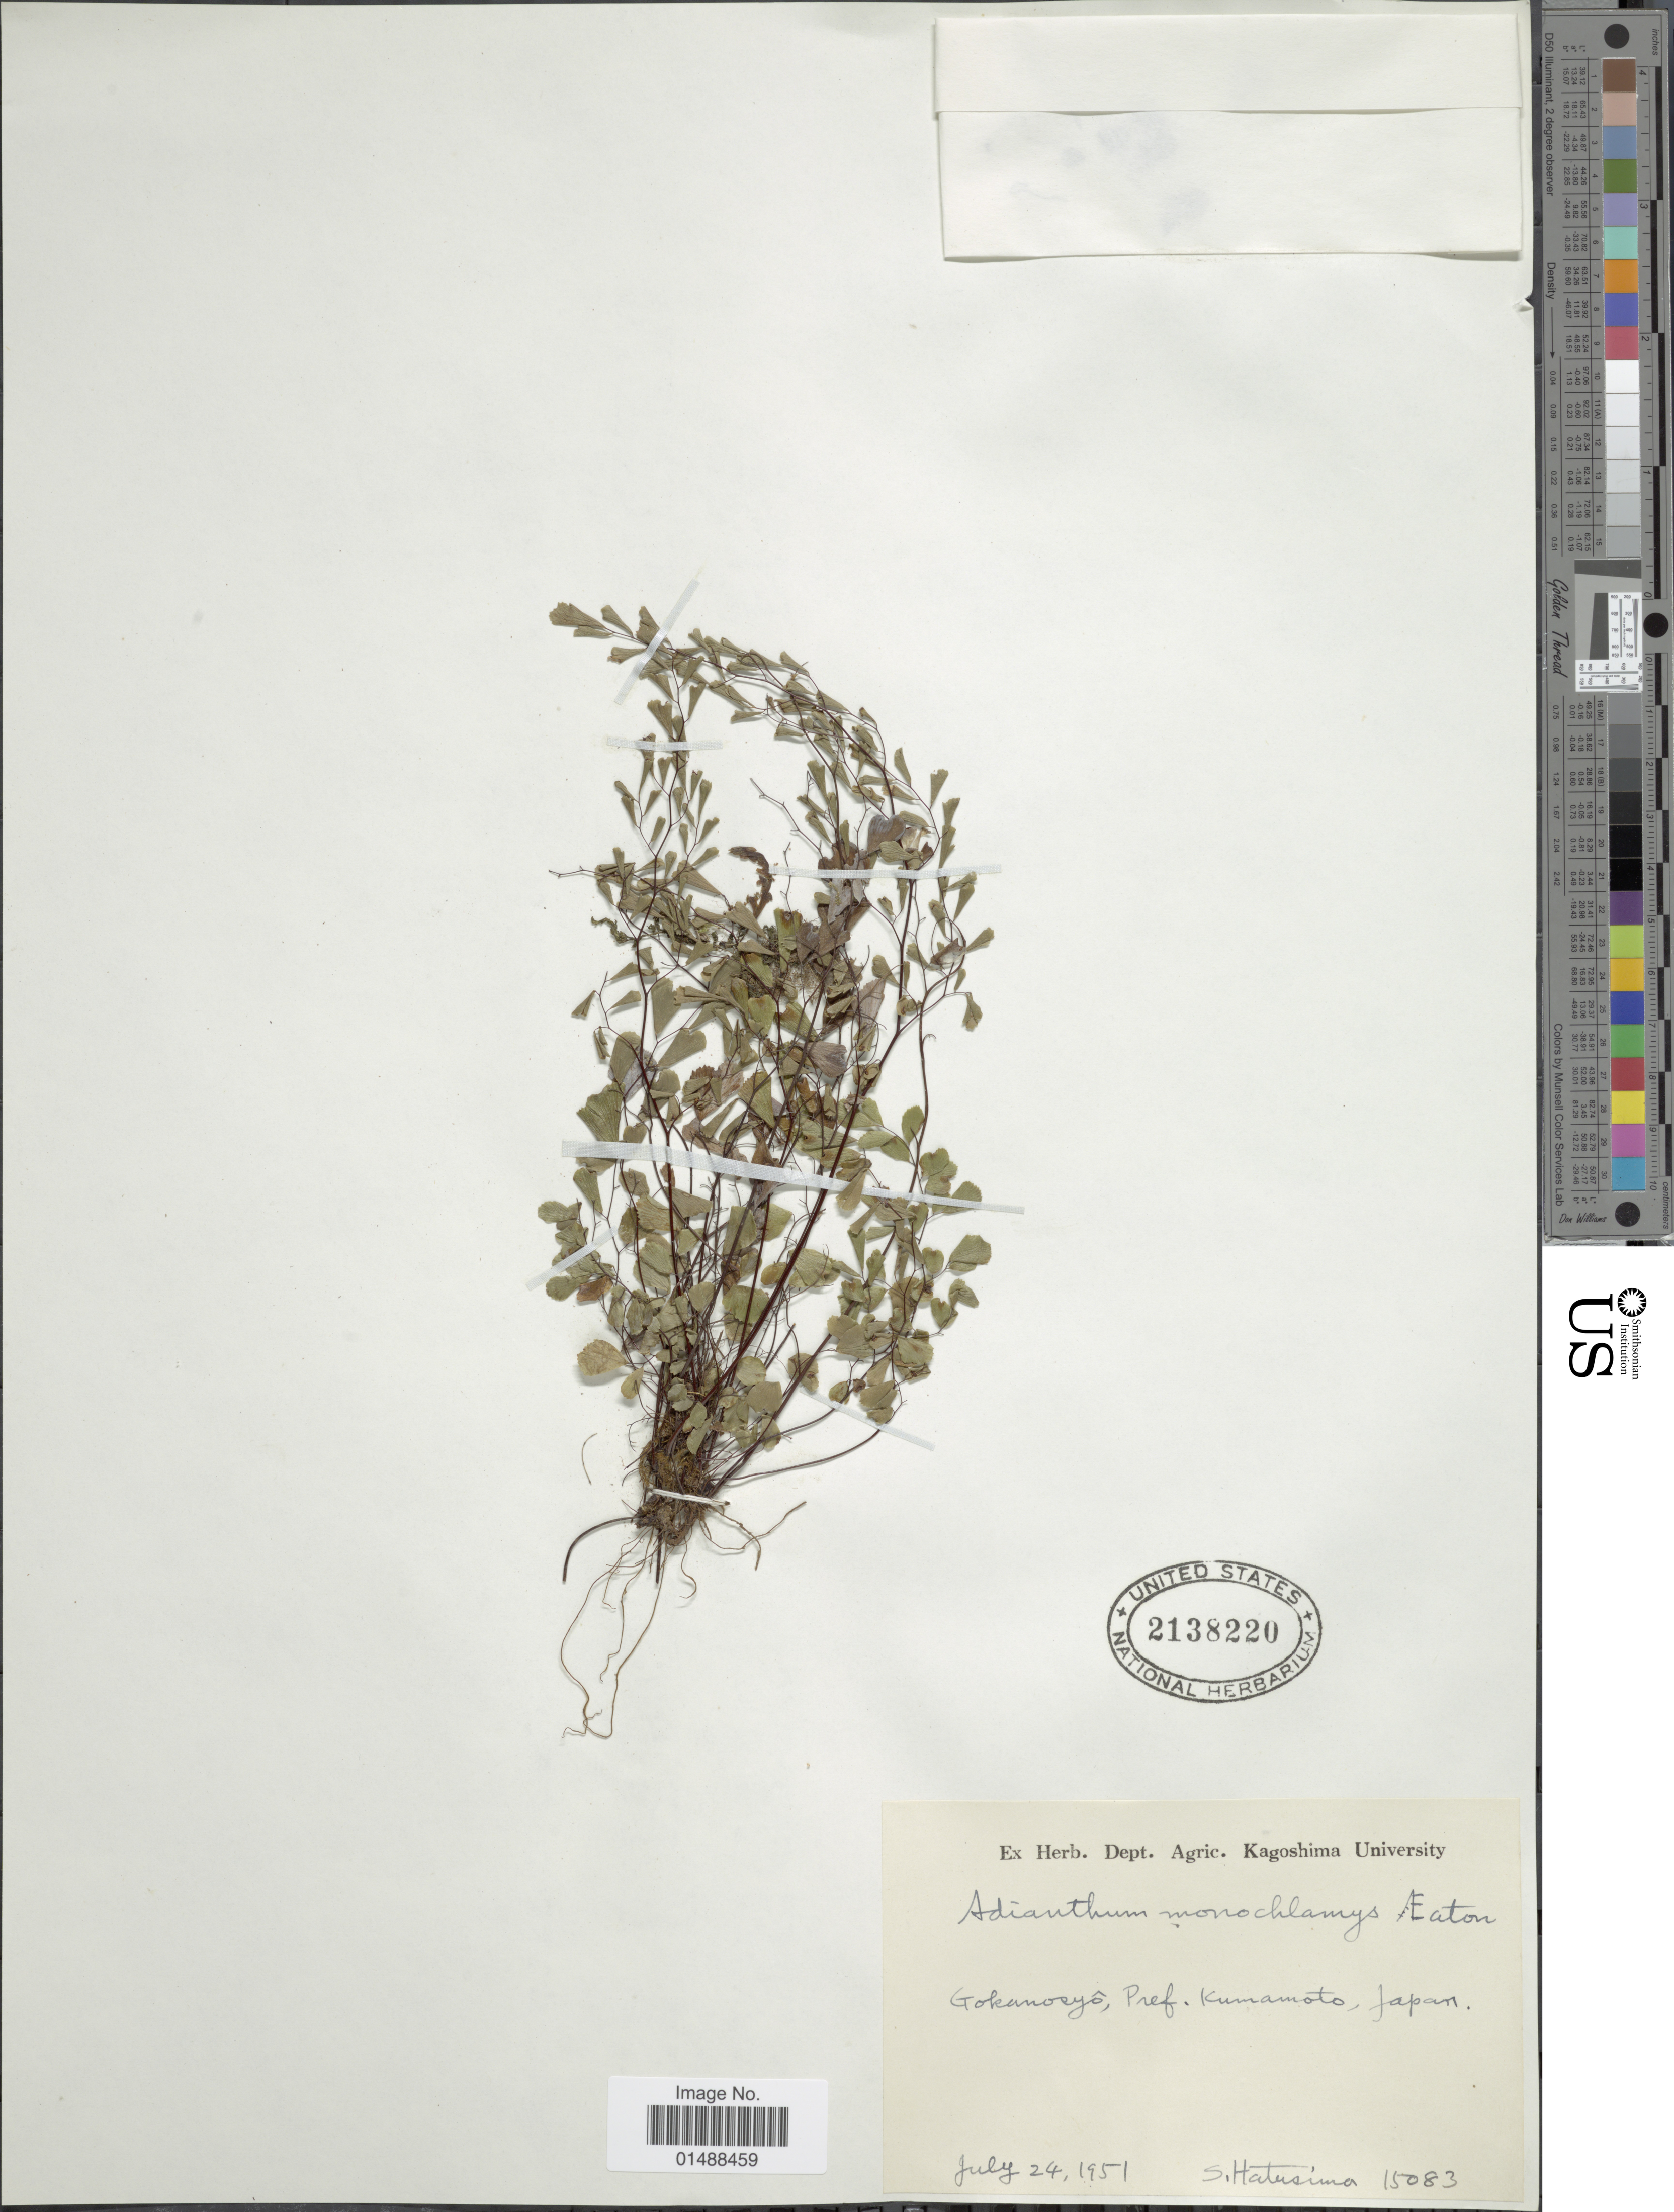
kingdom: Plantae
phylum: Tracheophyta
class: Polypodiopsida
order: Polypodiales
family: Pteridaceae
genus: Adiantum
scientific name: Adiantum monochlamys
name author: D.C. Eaton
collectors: S. Hatusima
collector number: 15083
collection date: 1951-07-24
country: Japan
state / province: Kumamoto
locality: Japan, Gokunasyo, Pref. Kunamoto.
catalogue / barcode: US 2138220